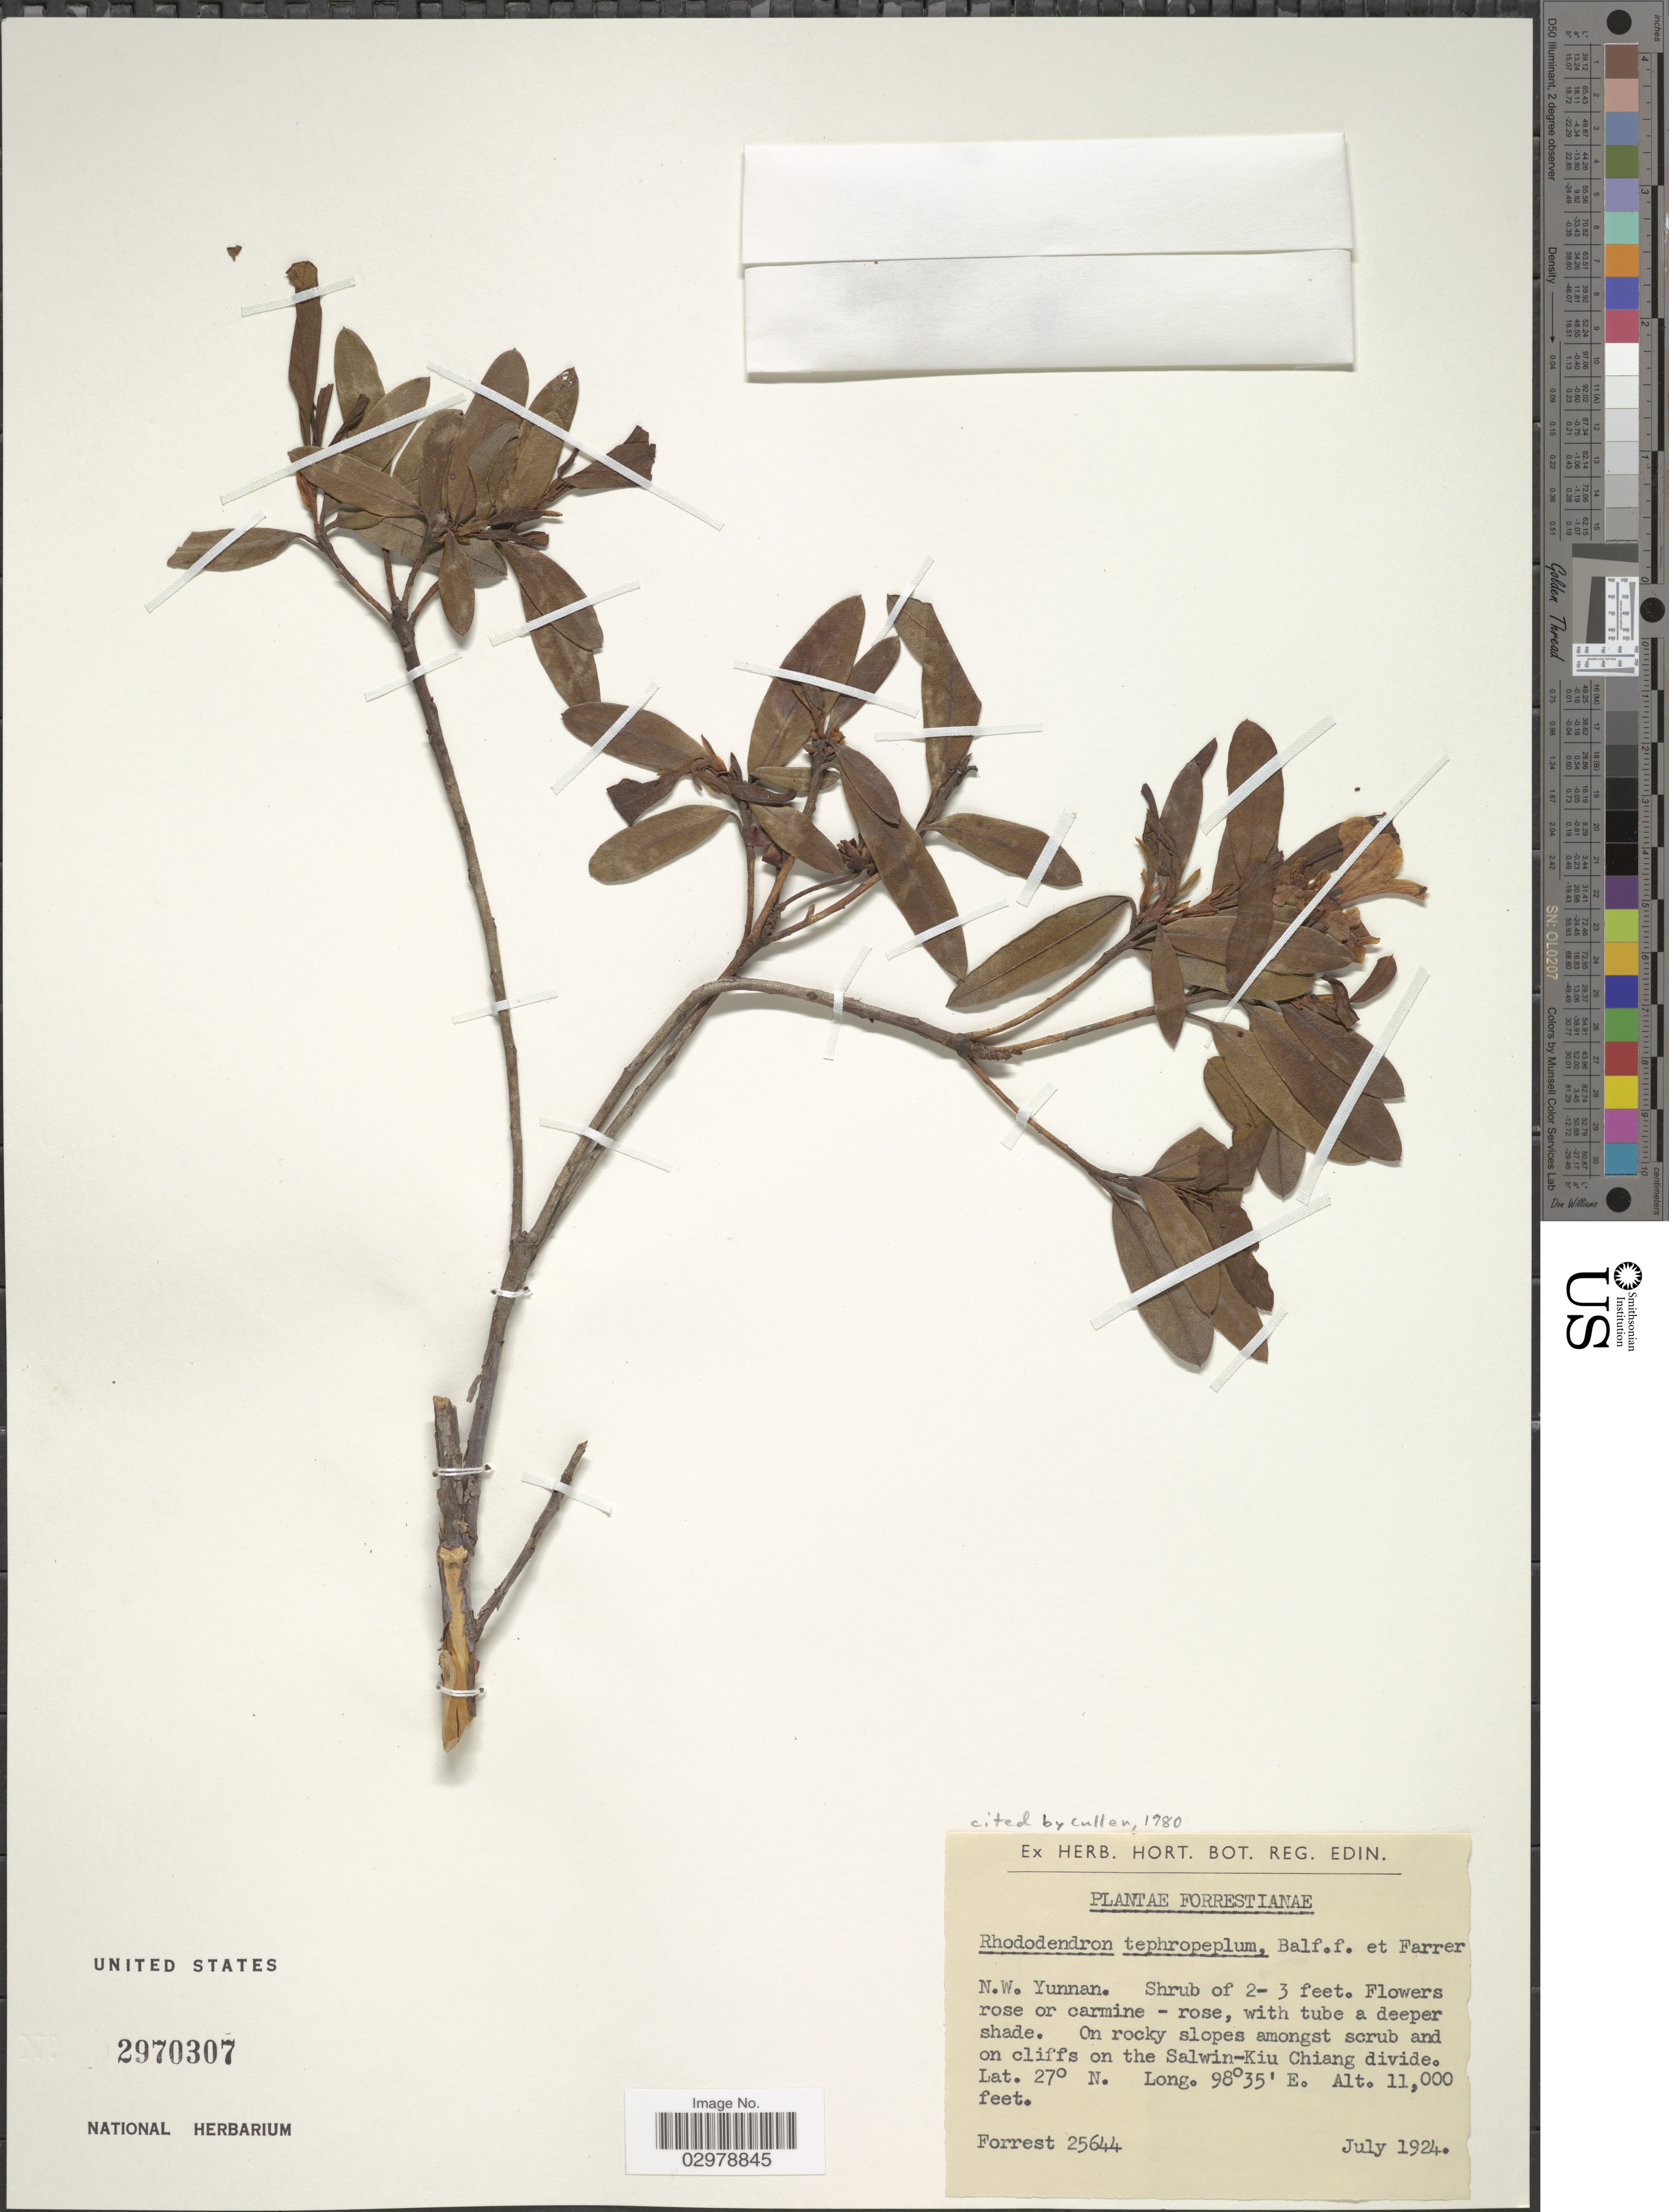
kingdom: Plantae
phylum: Tracheophyta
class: Magnoliopsida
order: Ericales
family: Ericaceae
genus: Rhododendron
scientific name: Rhododendron tephropeplum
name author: Balf. f. & Farrer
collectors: -. Forrest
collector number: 25644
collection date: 1924-07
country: China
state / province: Yunnan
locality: N.W. Yunnan. On rocky slopes amongst scrub and on cliffs on the Salwin-Kiu Chiang divide.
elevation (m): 3353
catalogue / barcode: US 2970307